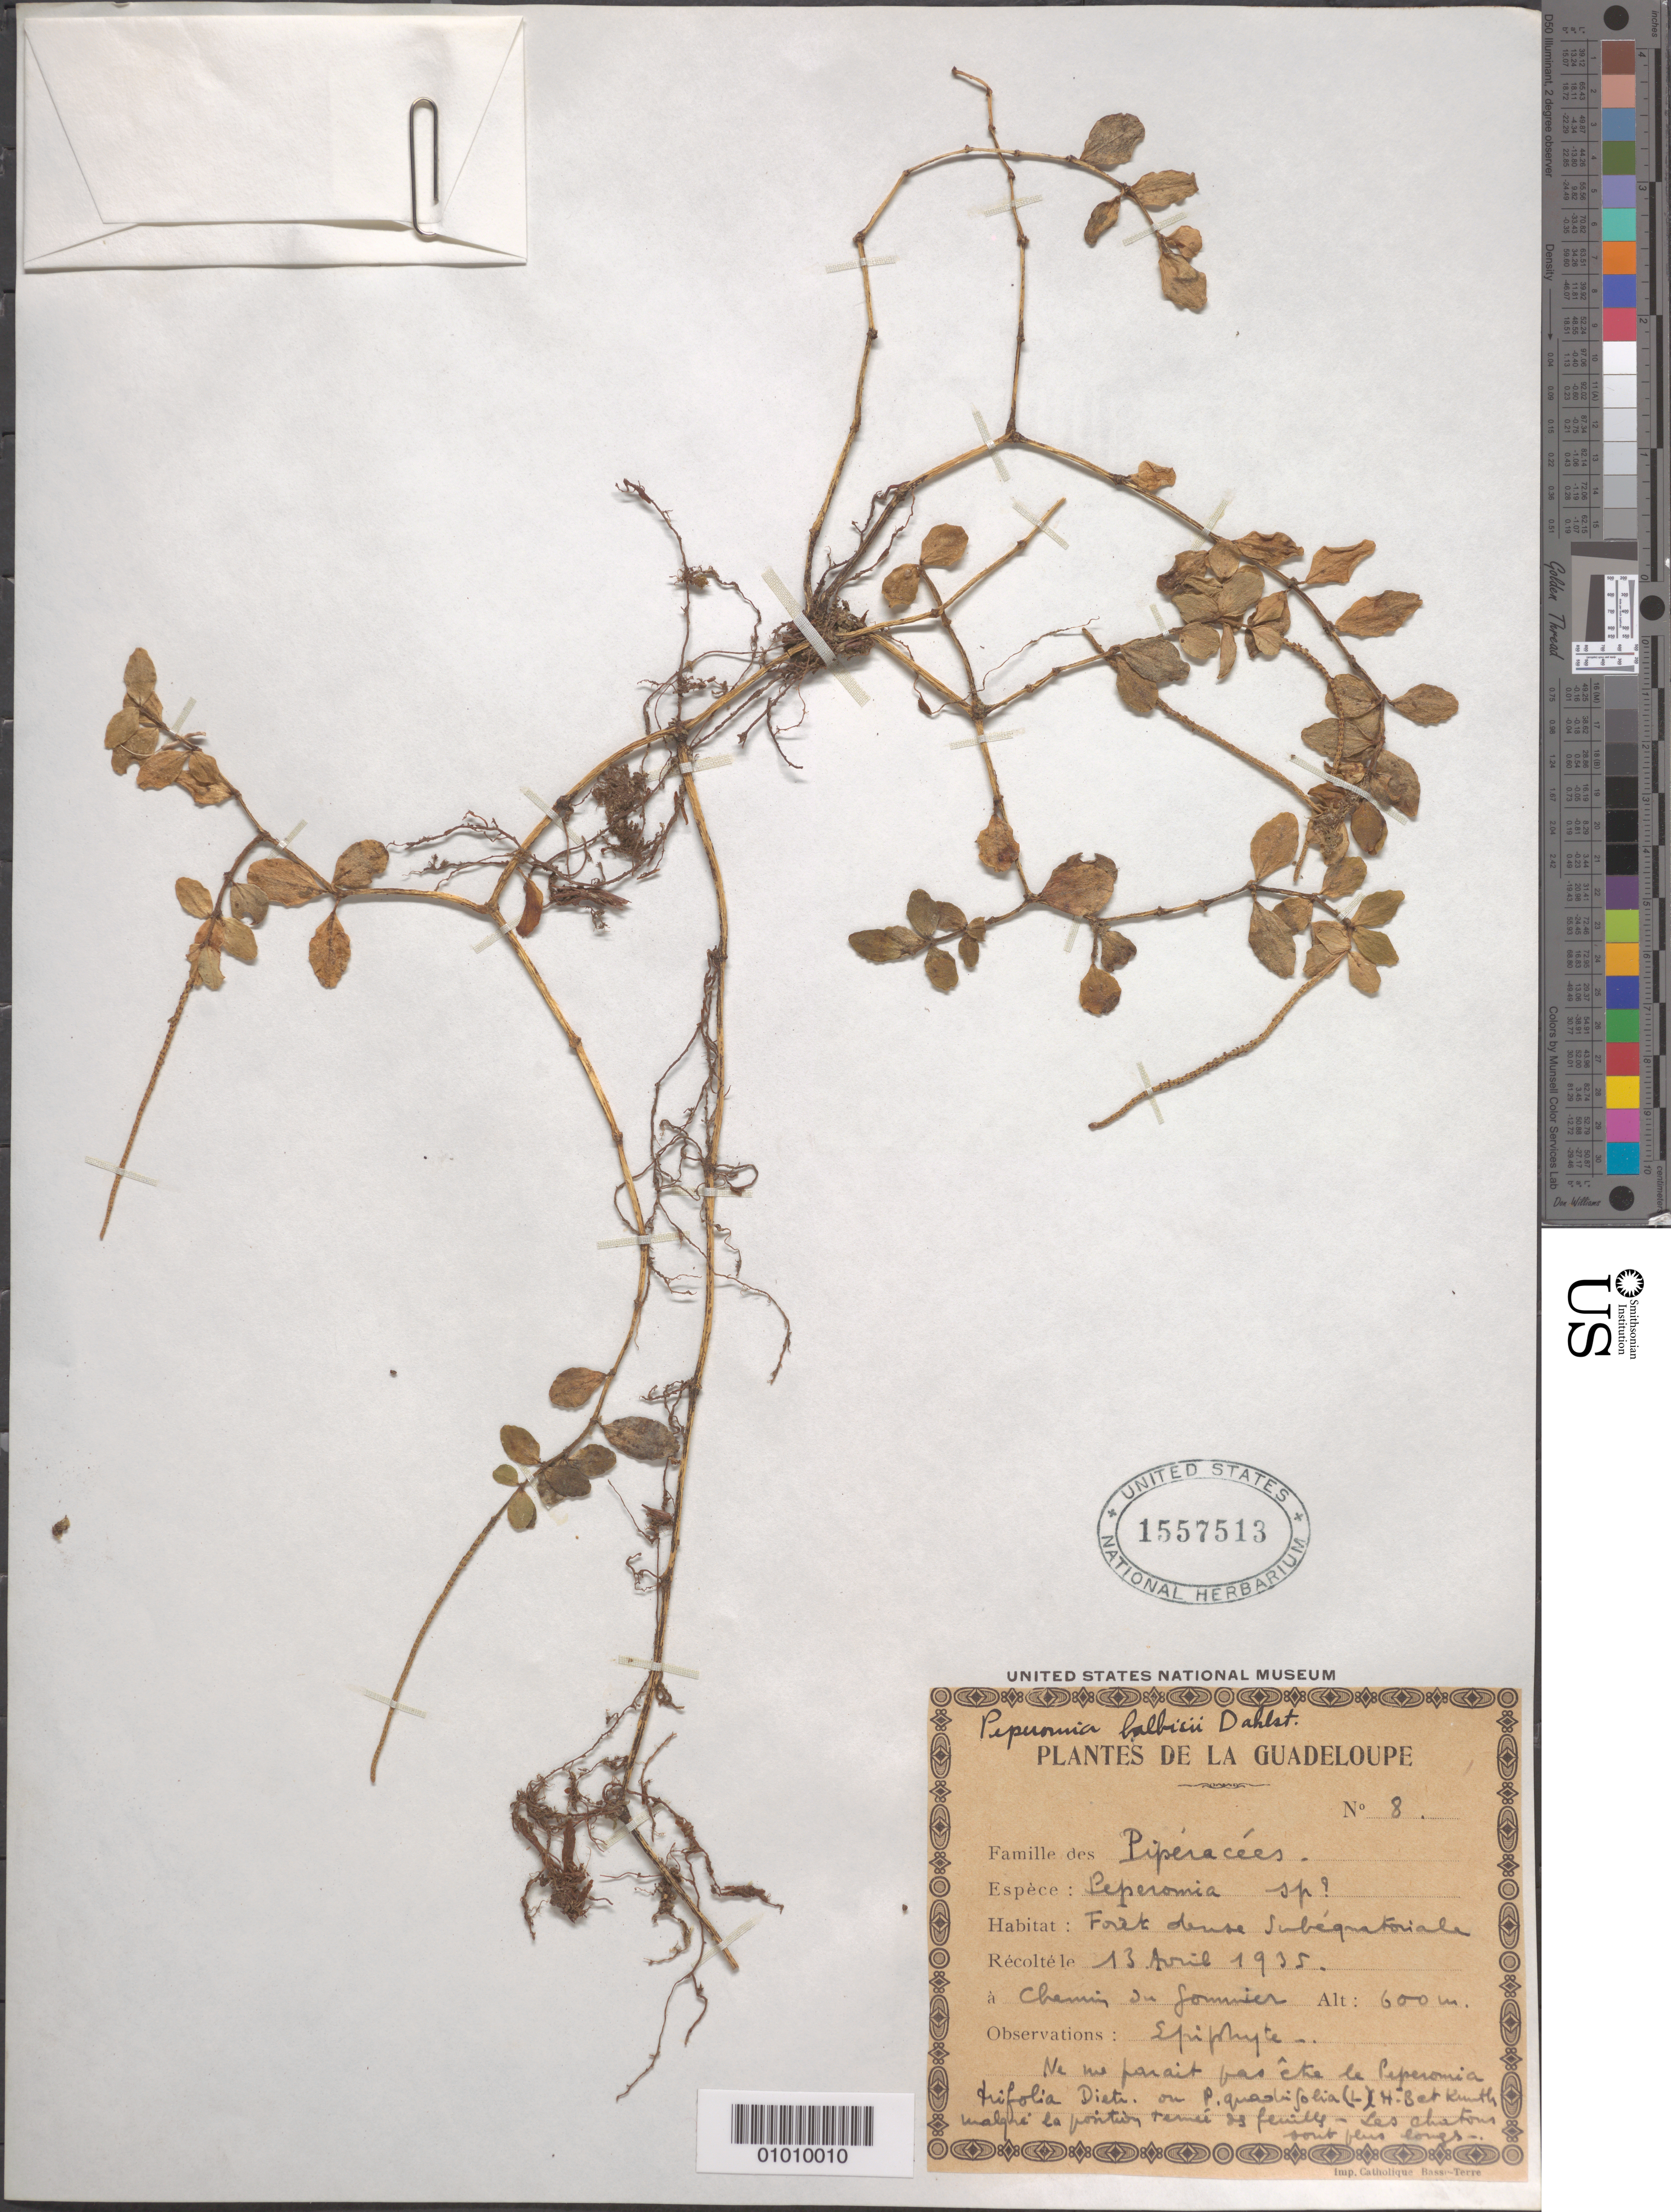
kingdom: Plantae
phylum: Tracheophyta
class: Magnoliopsida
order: Piperales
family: Piperaceae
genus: Peperomia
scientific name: Peperomia balbisii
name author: Dahlst.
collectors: H. Stehlé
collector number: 8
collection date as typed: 13 Apr 1935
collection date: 1935-04-13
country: Guadeloupe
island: Basse Terre [Guadeloupe]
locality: Dense forest at Chemi de Jomnier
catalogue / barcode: US 1557513